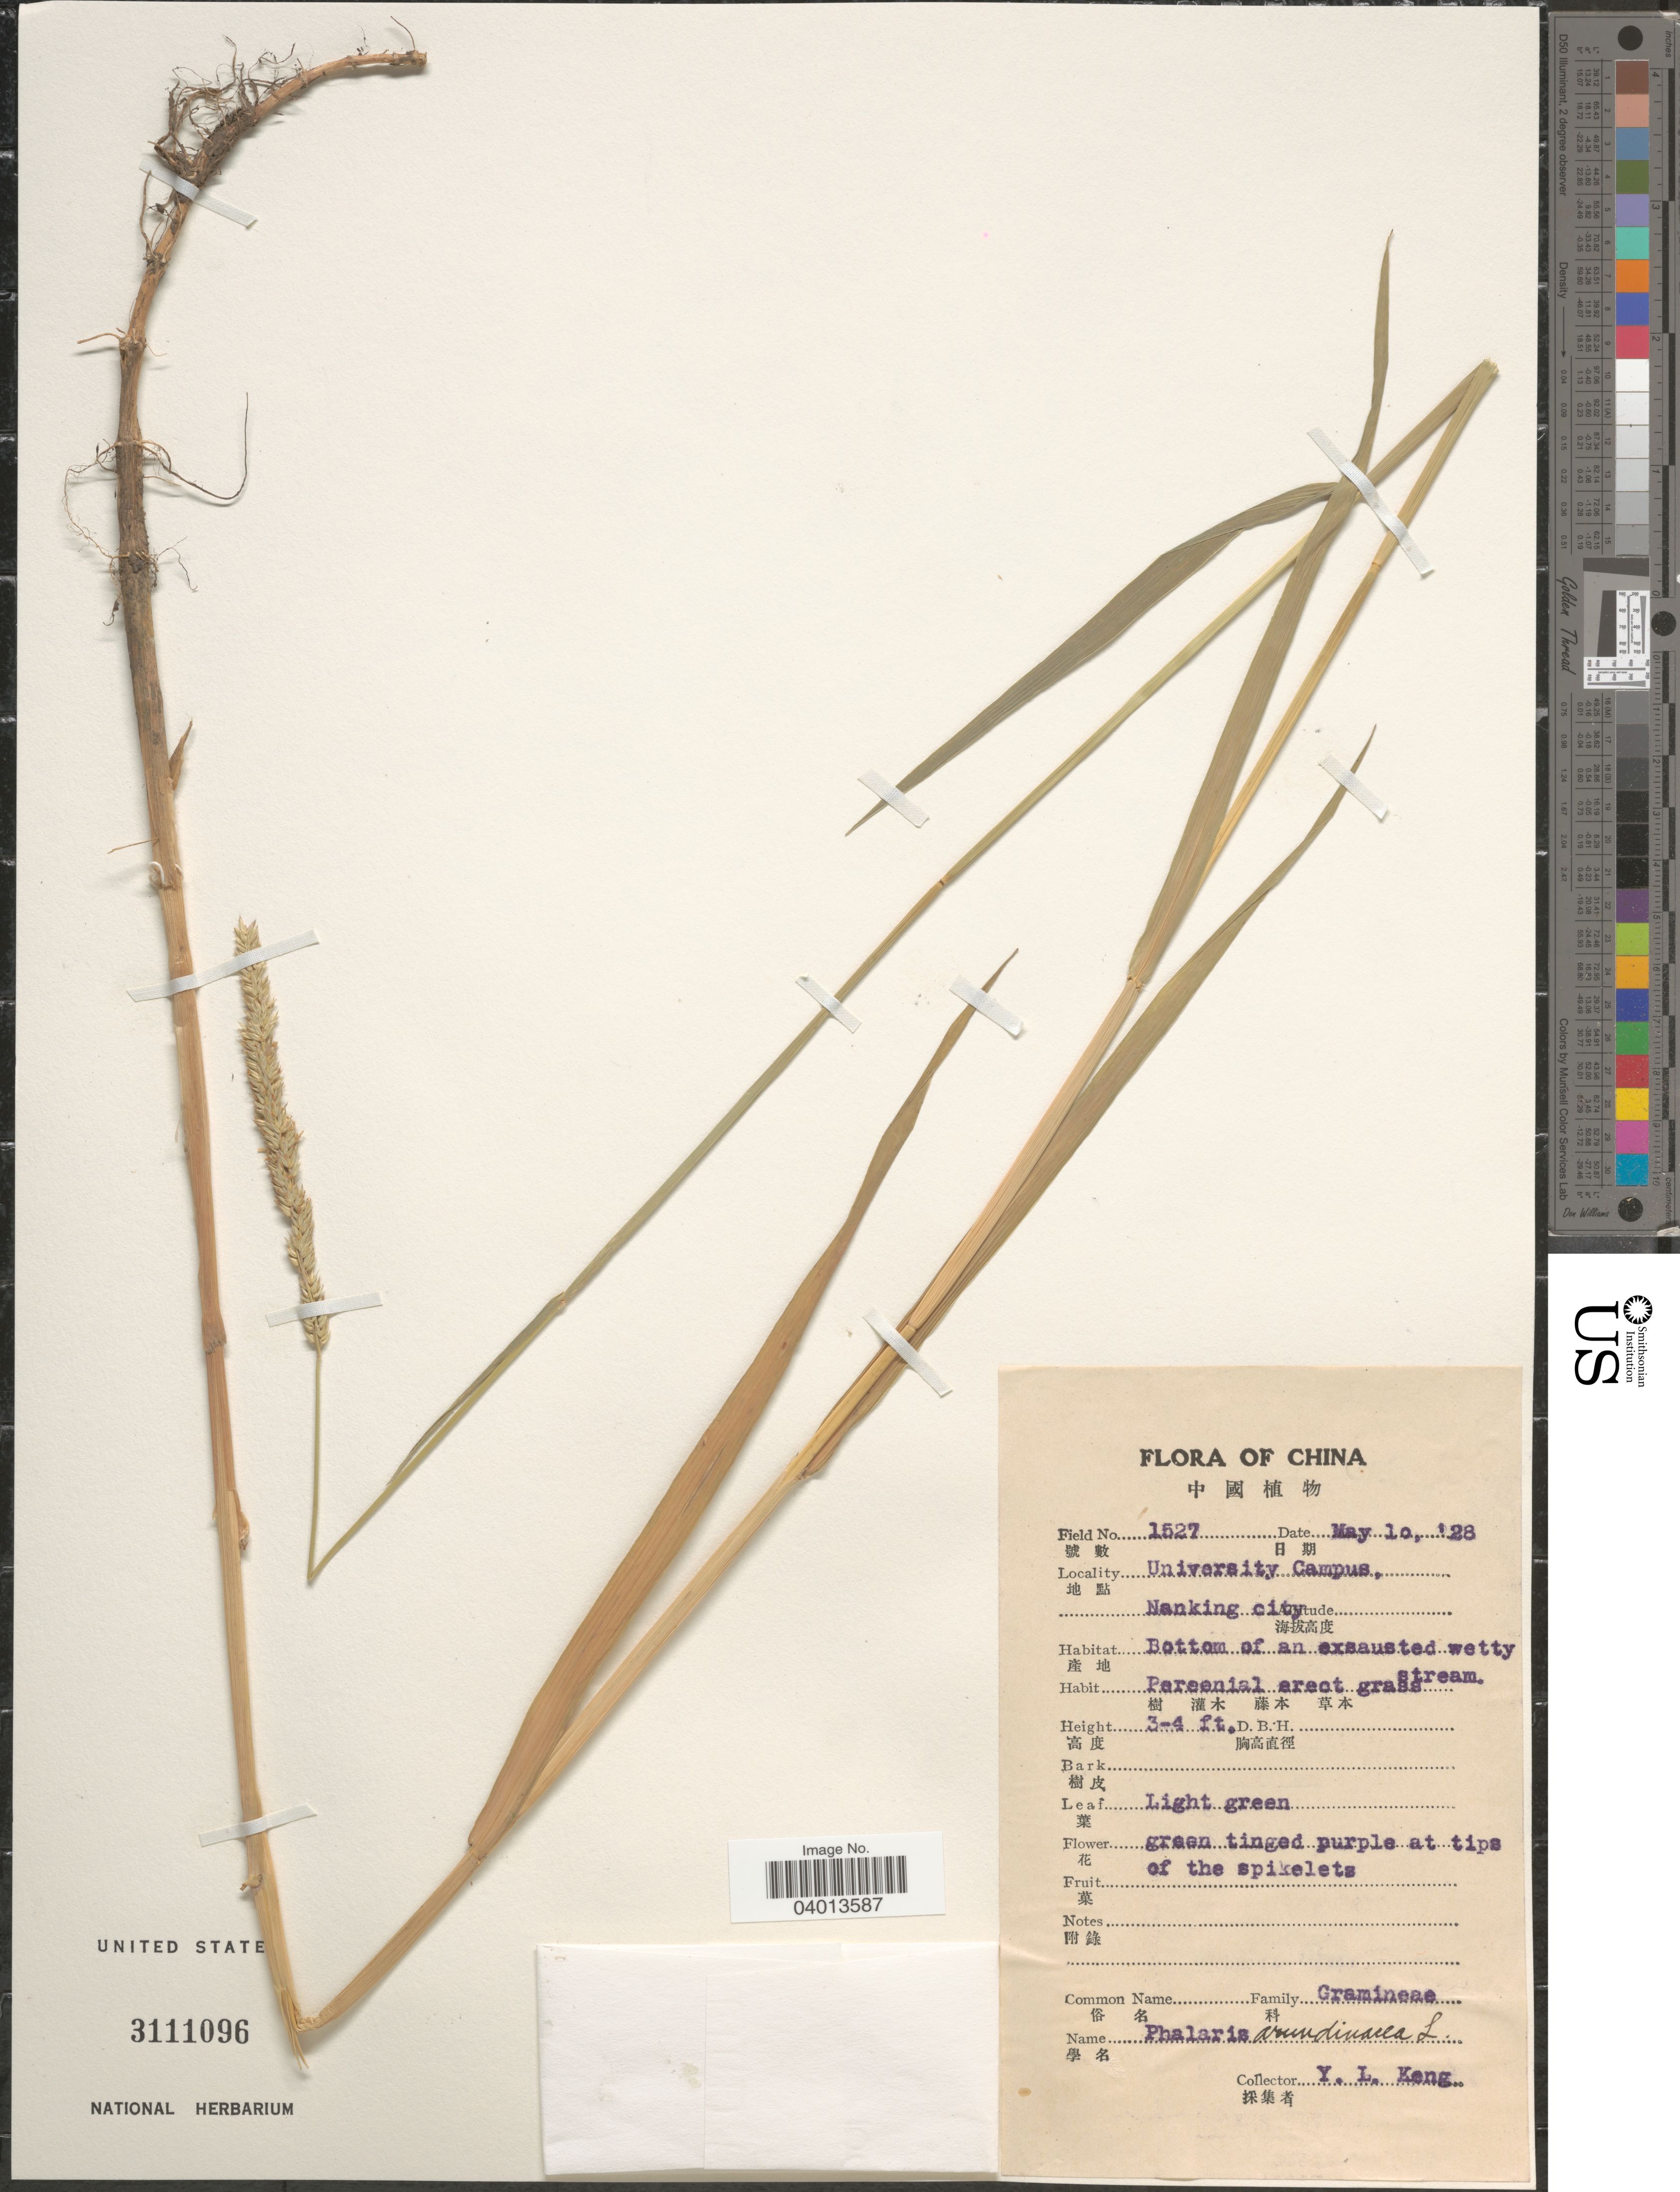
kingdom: Plantae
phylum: Tracheophyta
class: Liliopsida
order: Poales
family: Poaceae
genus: Phalaris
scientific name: Phalaris arundinacea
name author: L.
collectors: Y. L. Keng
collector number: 1527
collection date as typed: Transcribed d/m/y: 10/5/28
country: China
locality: University Campus, Nanking city. Bottom of an exsausted wetty stream.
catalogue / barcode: US 3111096